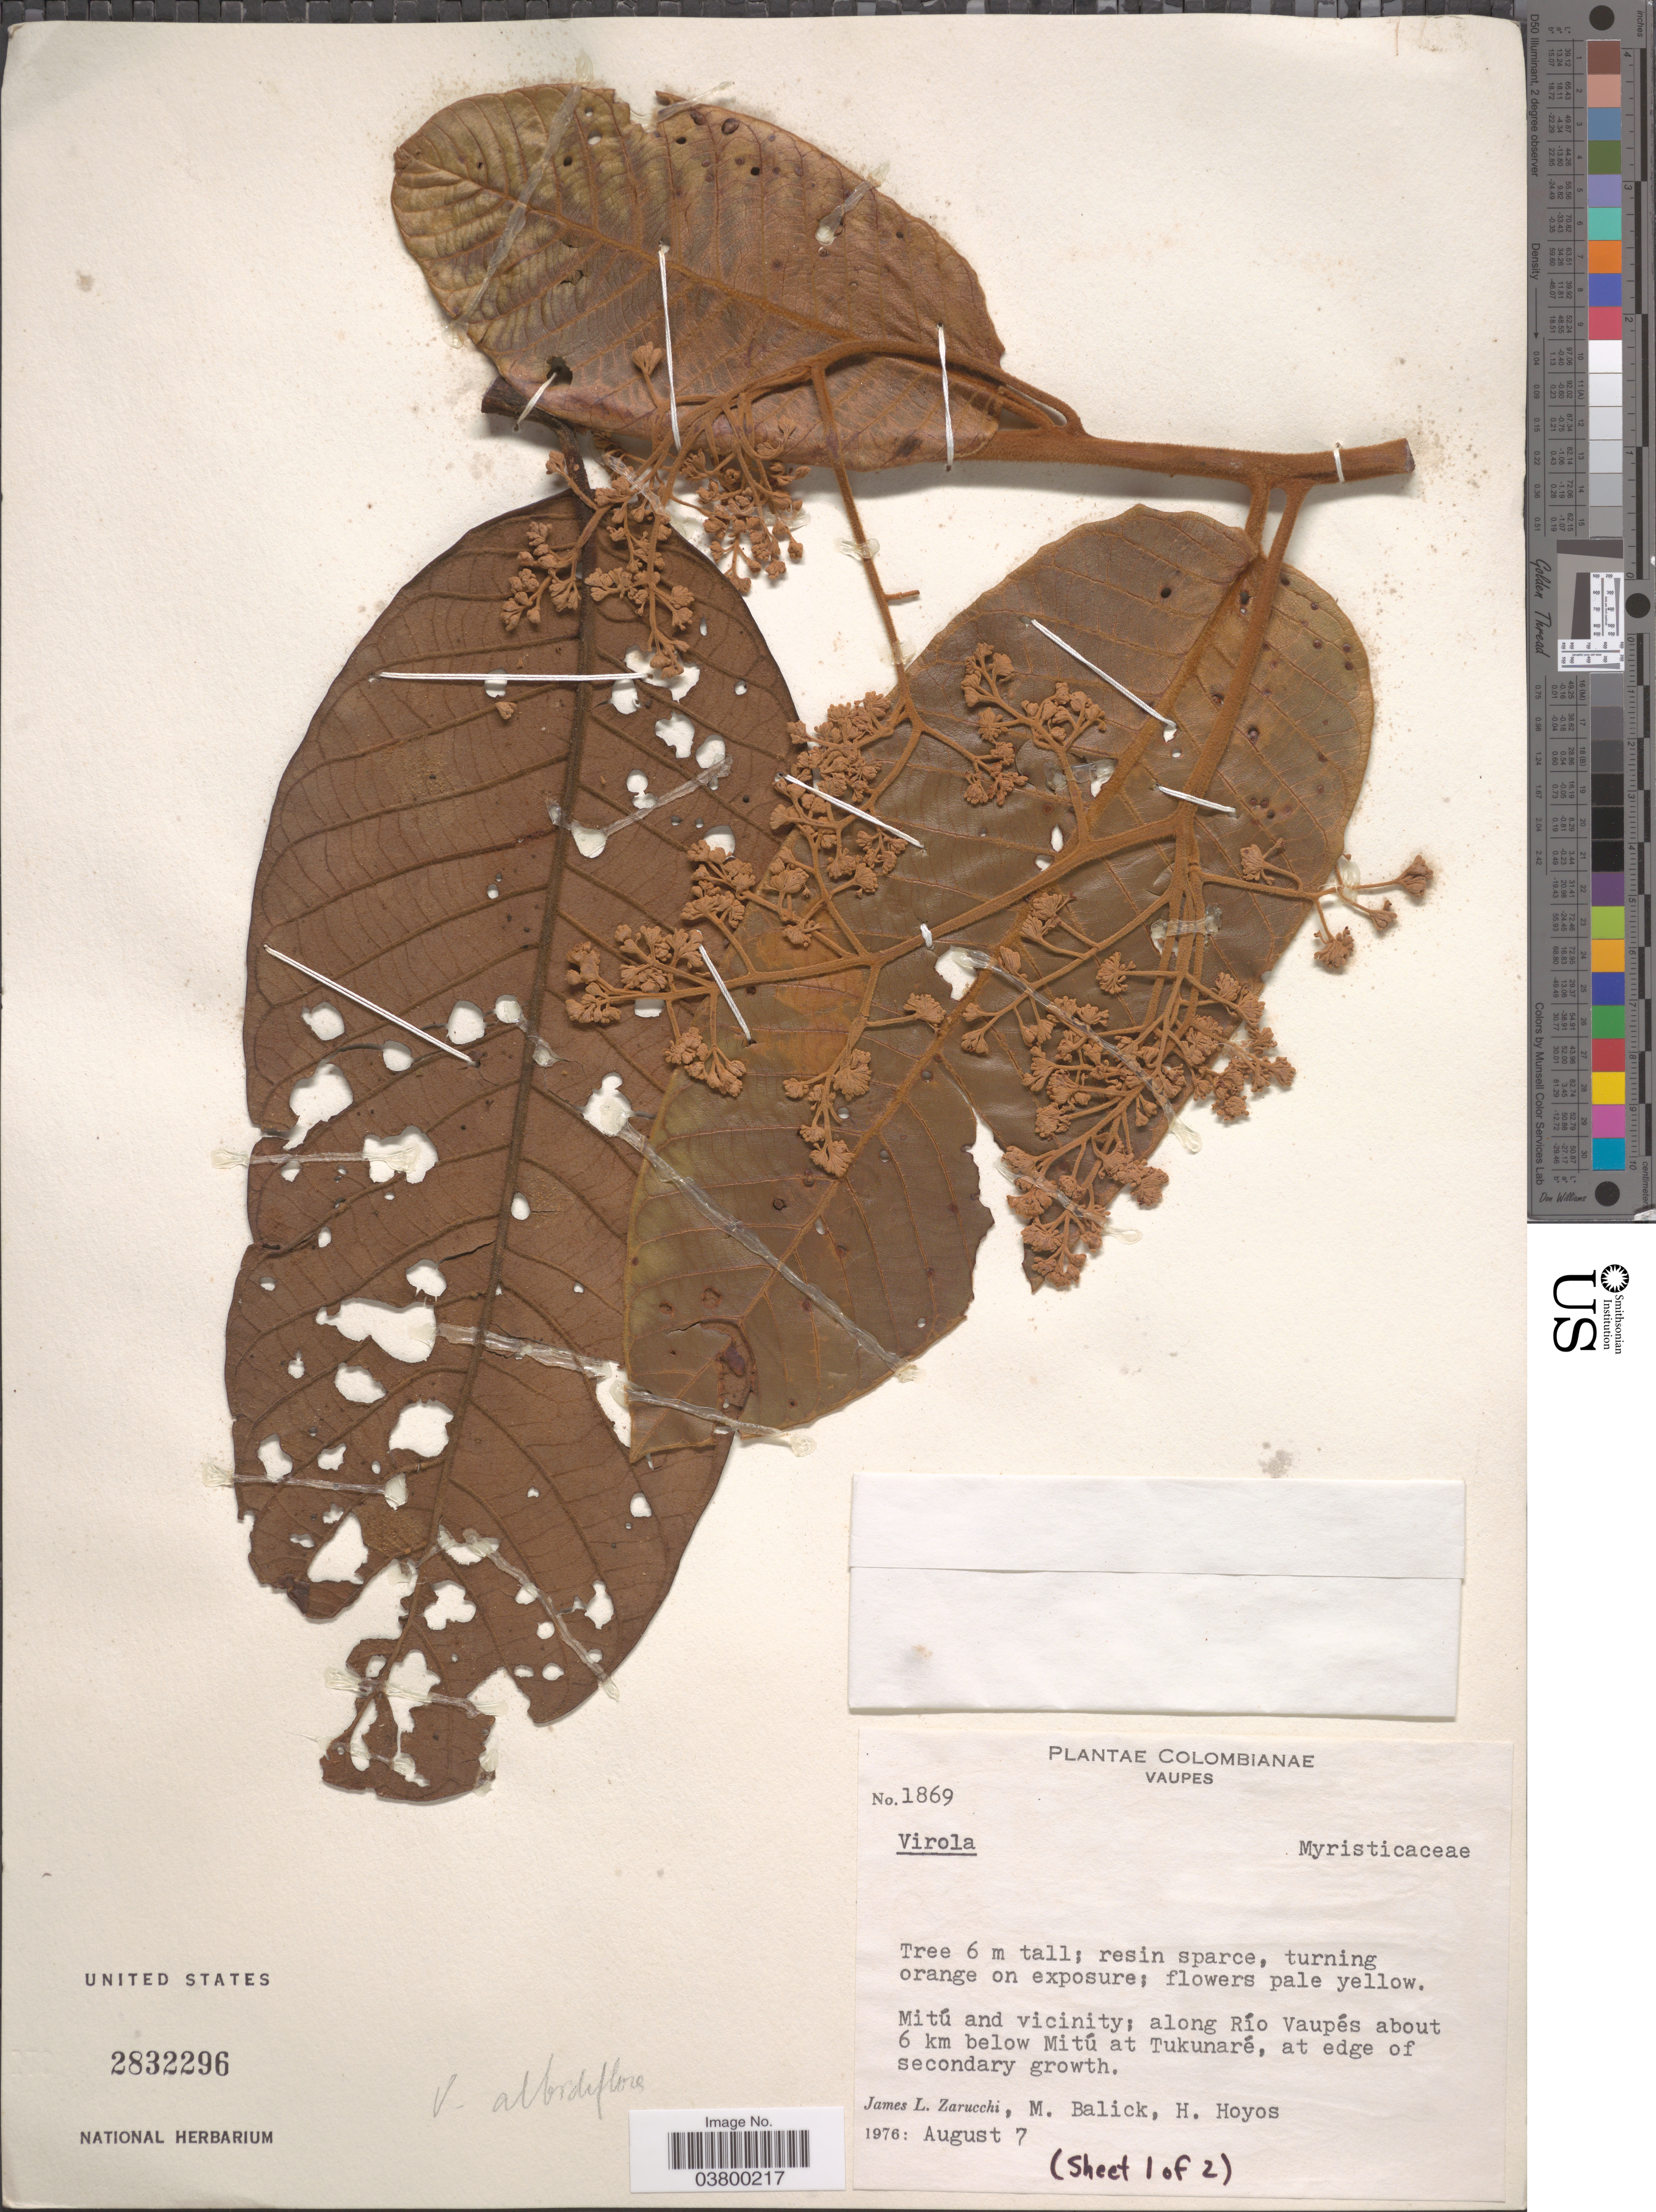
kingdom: Plantae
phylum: Tracheophyta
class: Magnoliopsida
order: Magnoliales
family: Myristicaceae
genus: Virola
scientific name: Virola albidiflora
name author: Ducke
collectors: J. L. Zarucchi, M. Balick & H. Hoyos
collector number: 1869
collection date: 1976-08-07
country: Colombia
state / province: Vaupés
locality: Mitú and vicinity; along Río Vaupés about 6 km below Mitú at Tukunaré.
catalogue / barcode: US 2832296